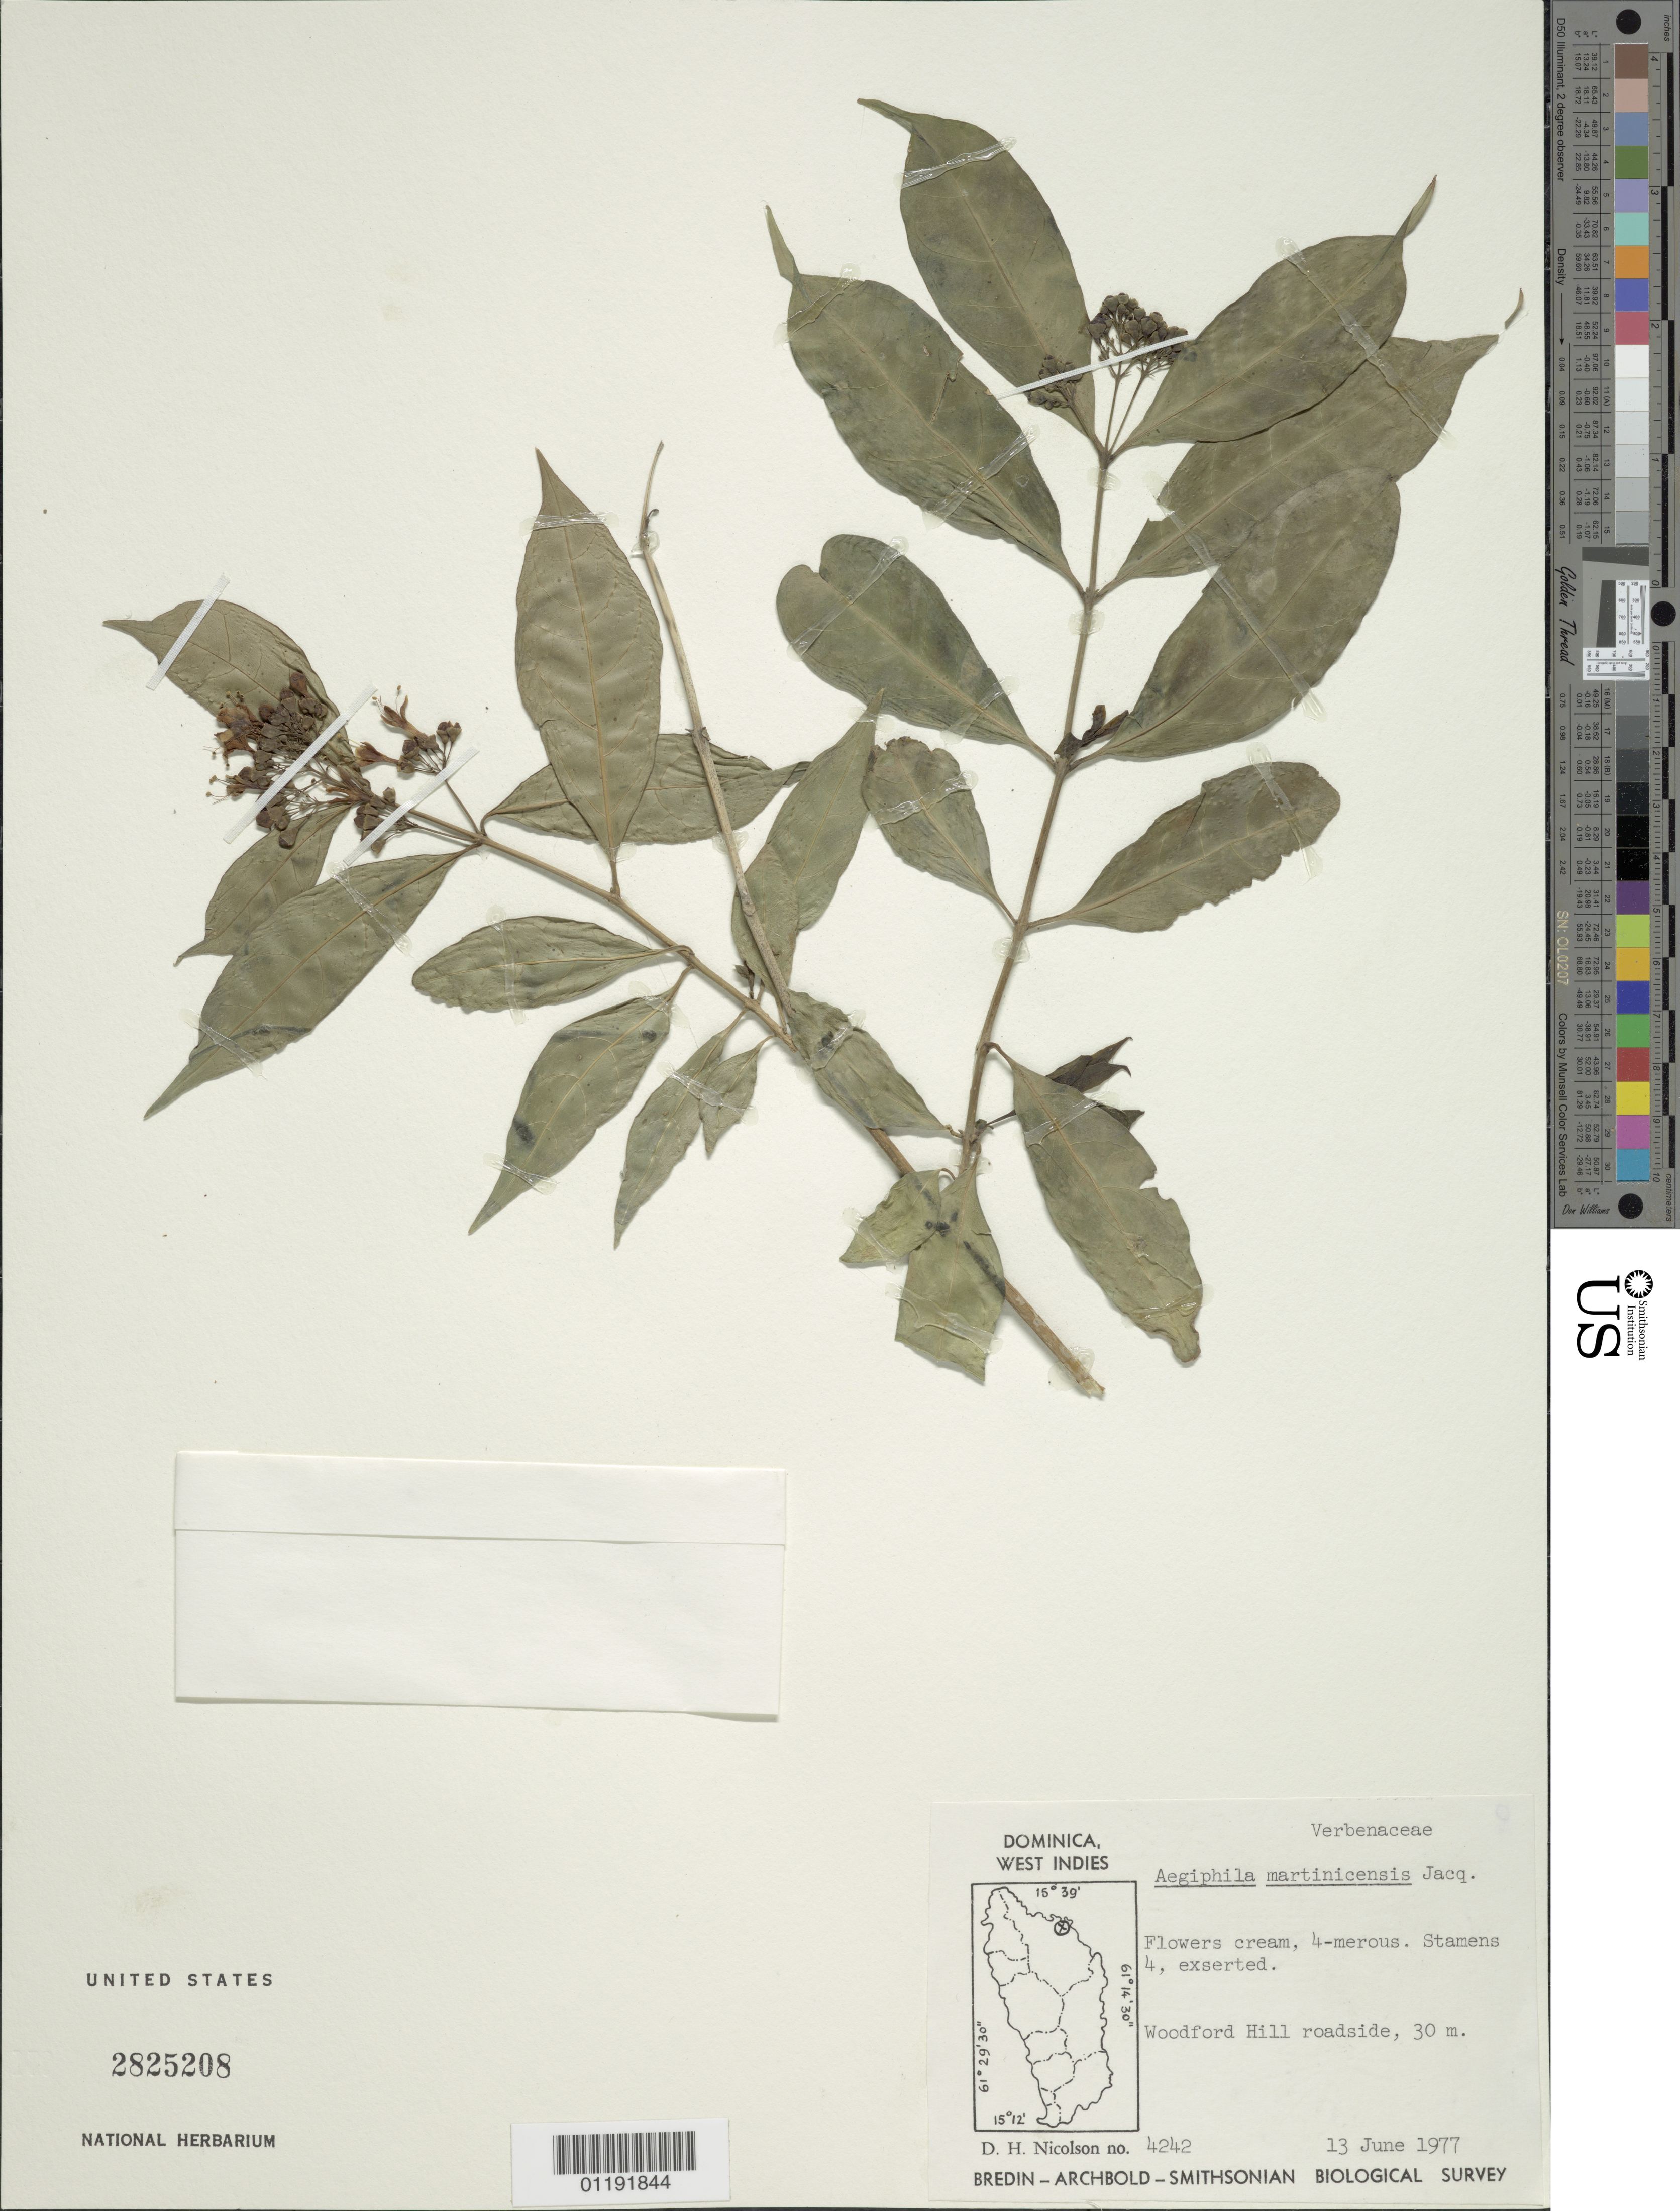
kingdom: Plantae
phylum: Tracheophyta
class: Magnoliopsida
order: Lamiales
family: Lamiaceae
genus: Aegiphila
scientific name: Aegiphila martinicensis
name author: Jacq.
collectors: D. H. Nicolson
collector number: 4242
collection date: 1977-06-13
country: Dominica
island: Dominica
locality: Woodford Hill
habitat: Roadside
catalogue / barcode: US 2825208